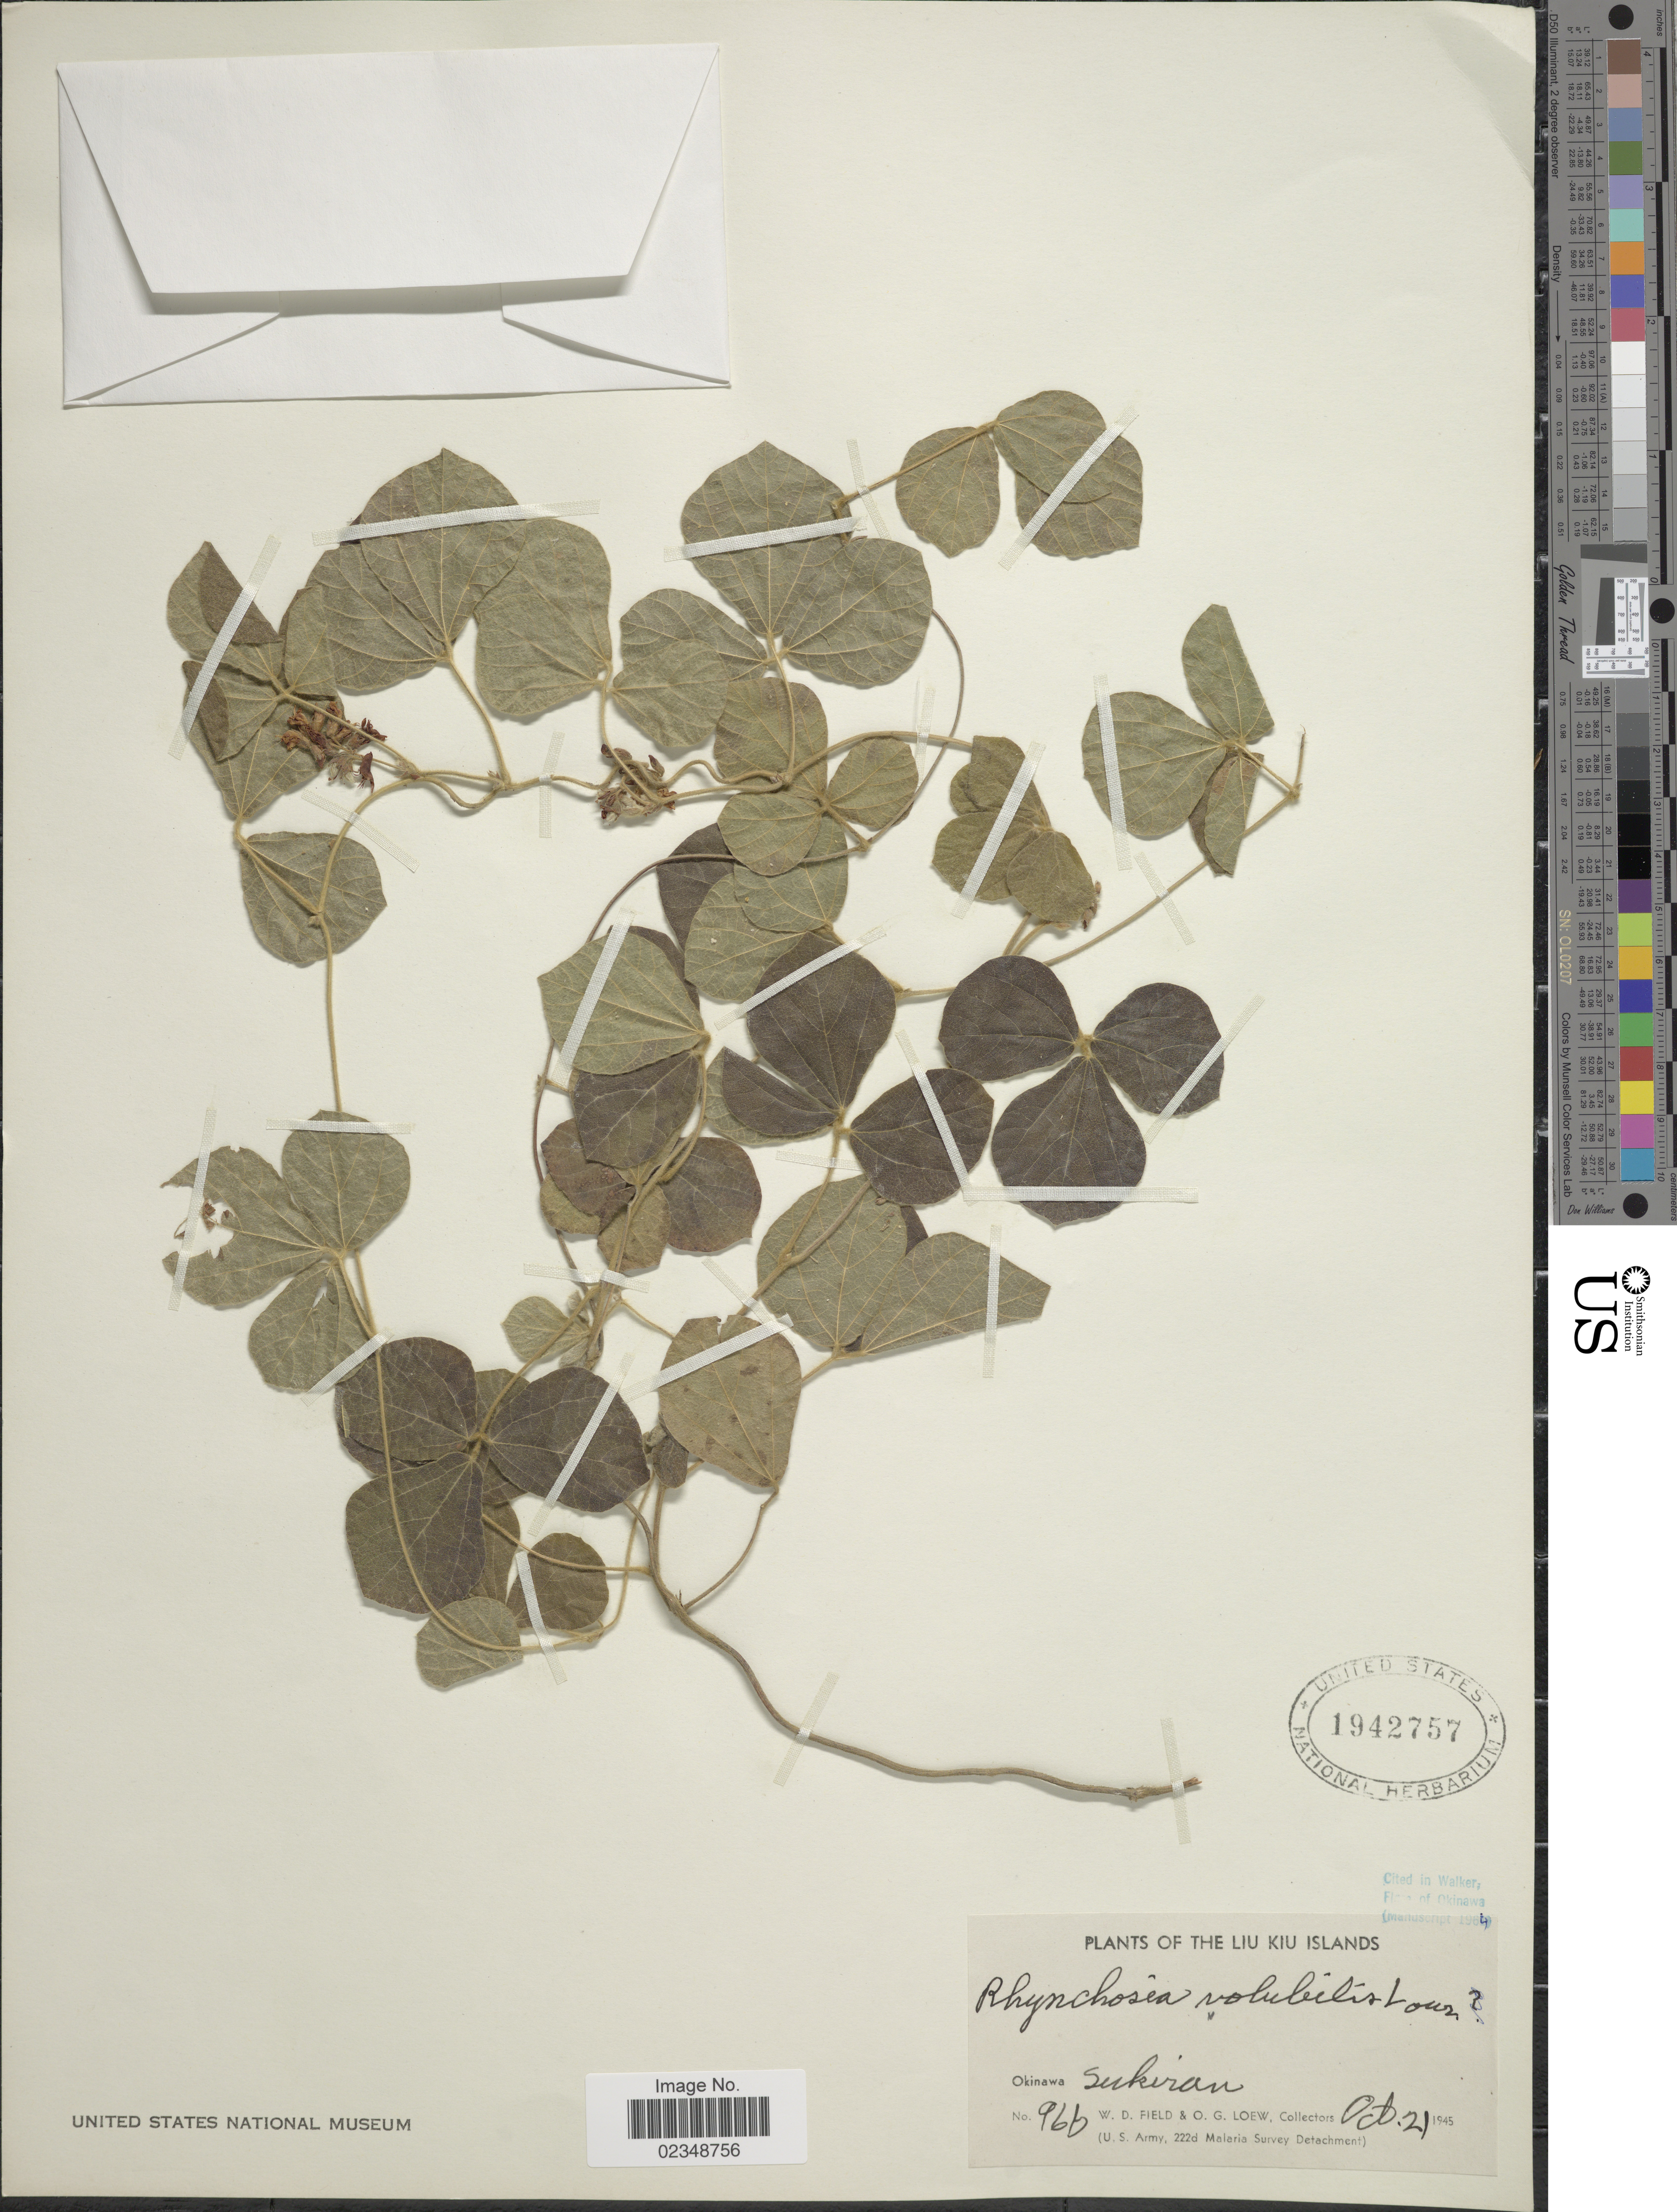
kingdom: Plantae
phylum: Tracheophyta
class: Magnoliopsida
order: Fabales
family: Fabaceae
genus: Rhynchosia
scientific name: Rhynchosia volubilis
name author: (Michx.) Wood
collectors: W. D. Field & O. G. Loew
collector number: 96b*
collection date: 1945-10-21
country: Japan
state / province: Okinawa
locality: The Liu Kiu Islands, Okinawa, Sukiran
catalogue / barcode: US 1942757